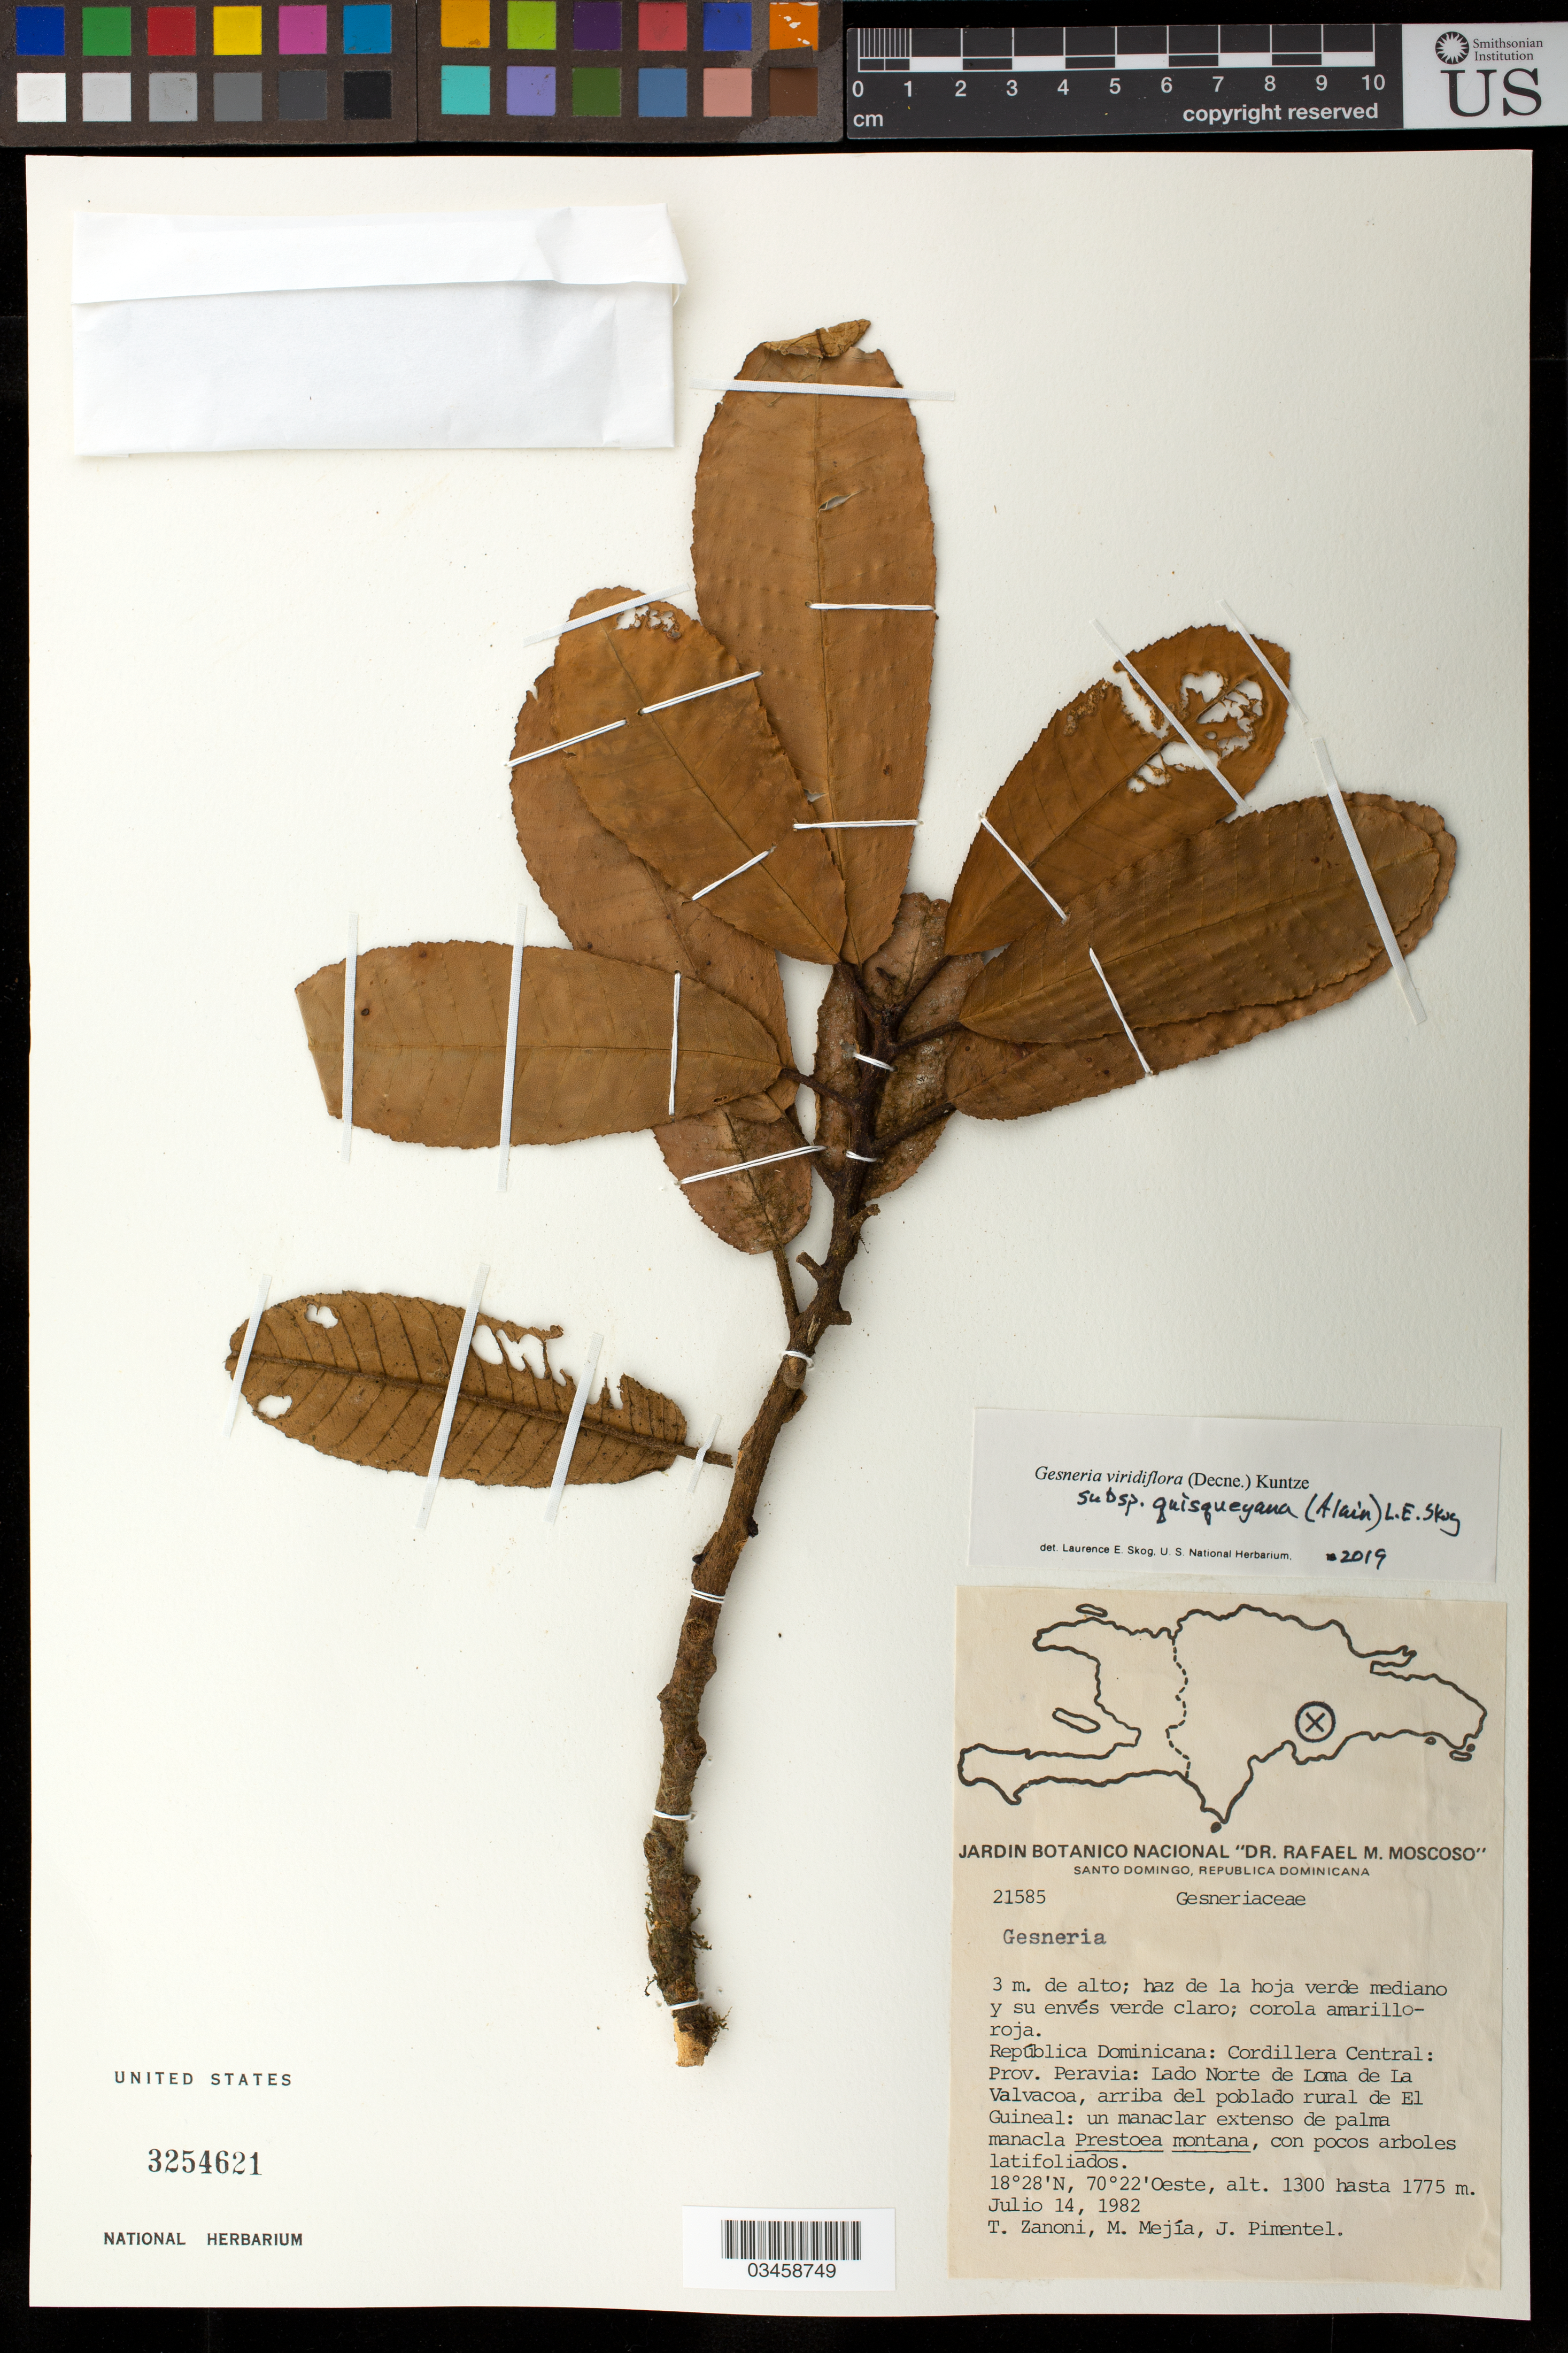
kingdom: Plantae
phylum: Tracheophyta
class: Magnoliopsida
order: Lamiales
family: Gesneriaceae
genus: Gesneria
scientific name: Gesneria viridiflora subsp. quisqueyana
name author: (Alain) L.E. Skog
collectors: T. A. Zanoni, M. Mejia & J. Pimentel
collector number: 21585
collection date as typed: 14 Jul 1982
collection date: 1982-07-14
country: Dominican Republic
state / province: Peravia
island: Hispaniola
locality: Cordillera Central: lado N de Loma de La Valvacoa, arriba del poblado rural de El Guineal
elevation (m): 1300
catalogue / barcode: US 3254621